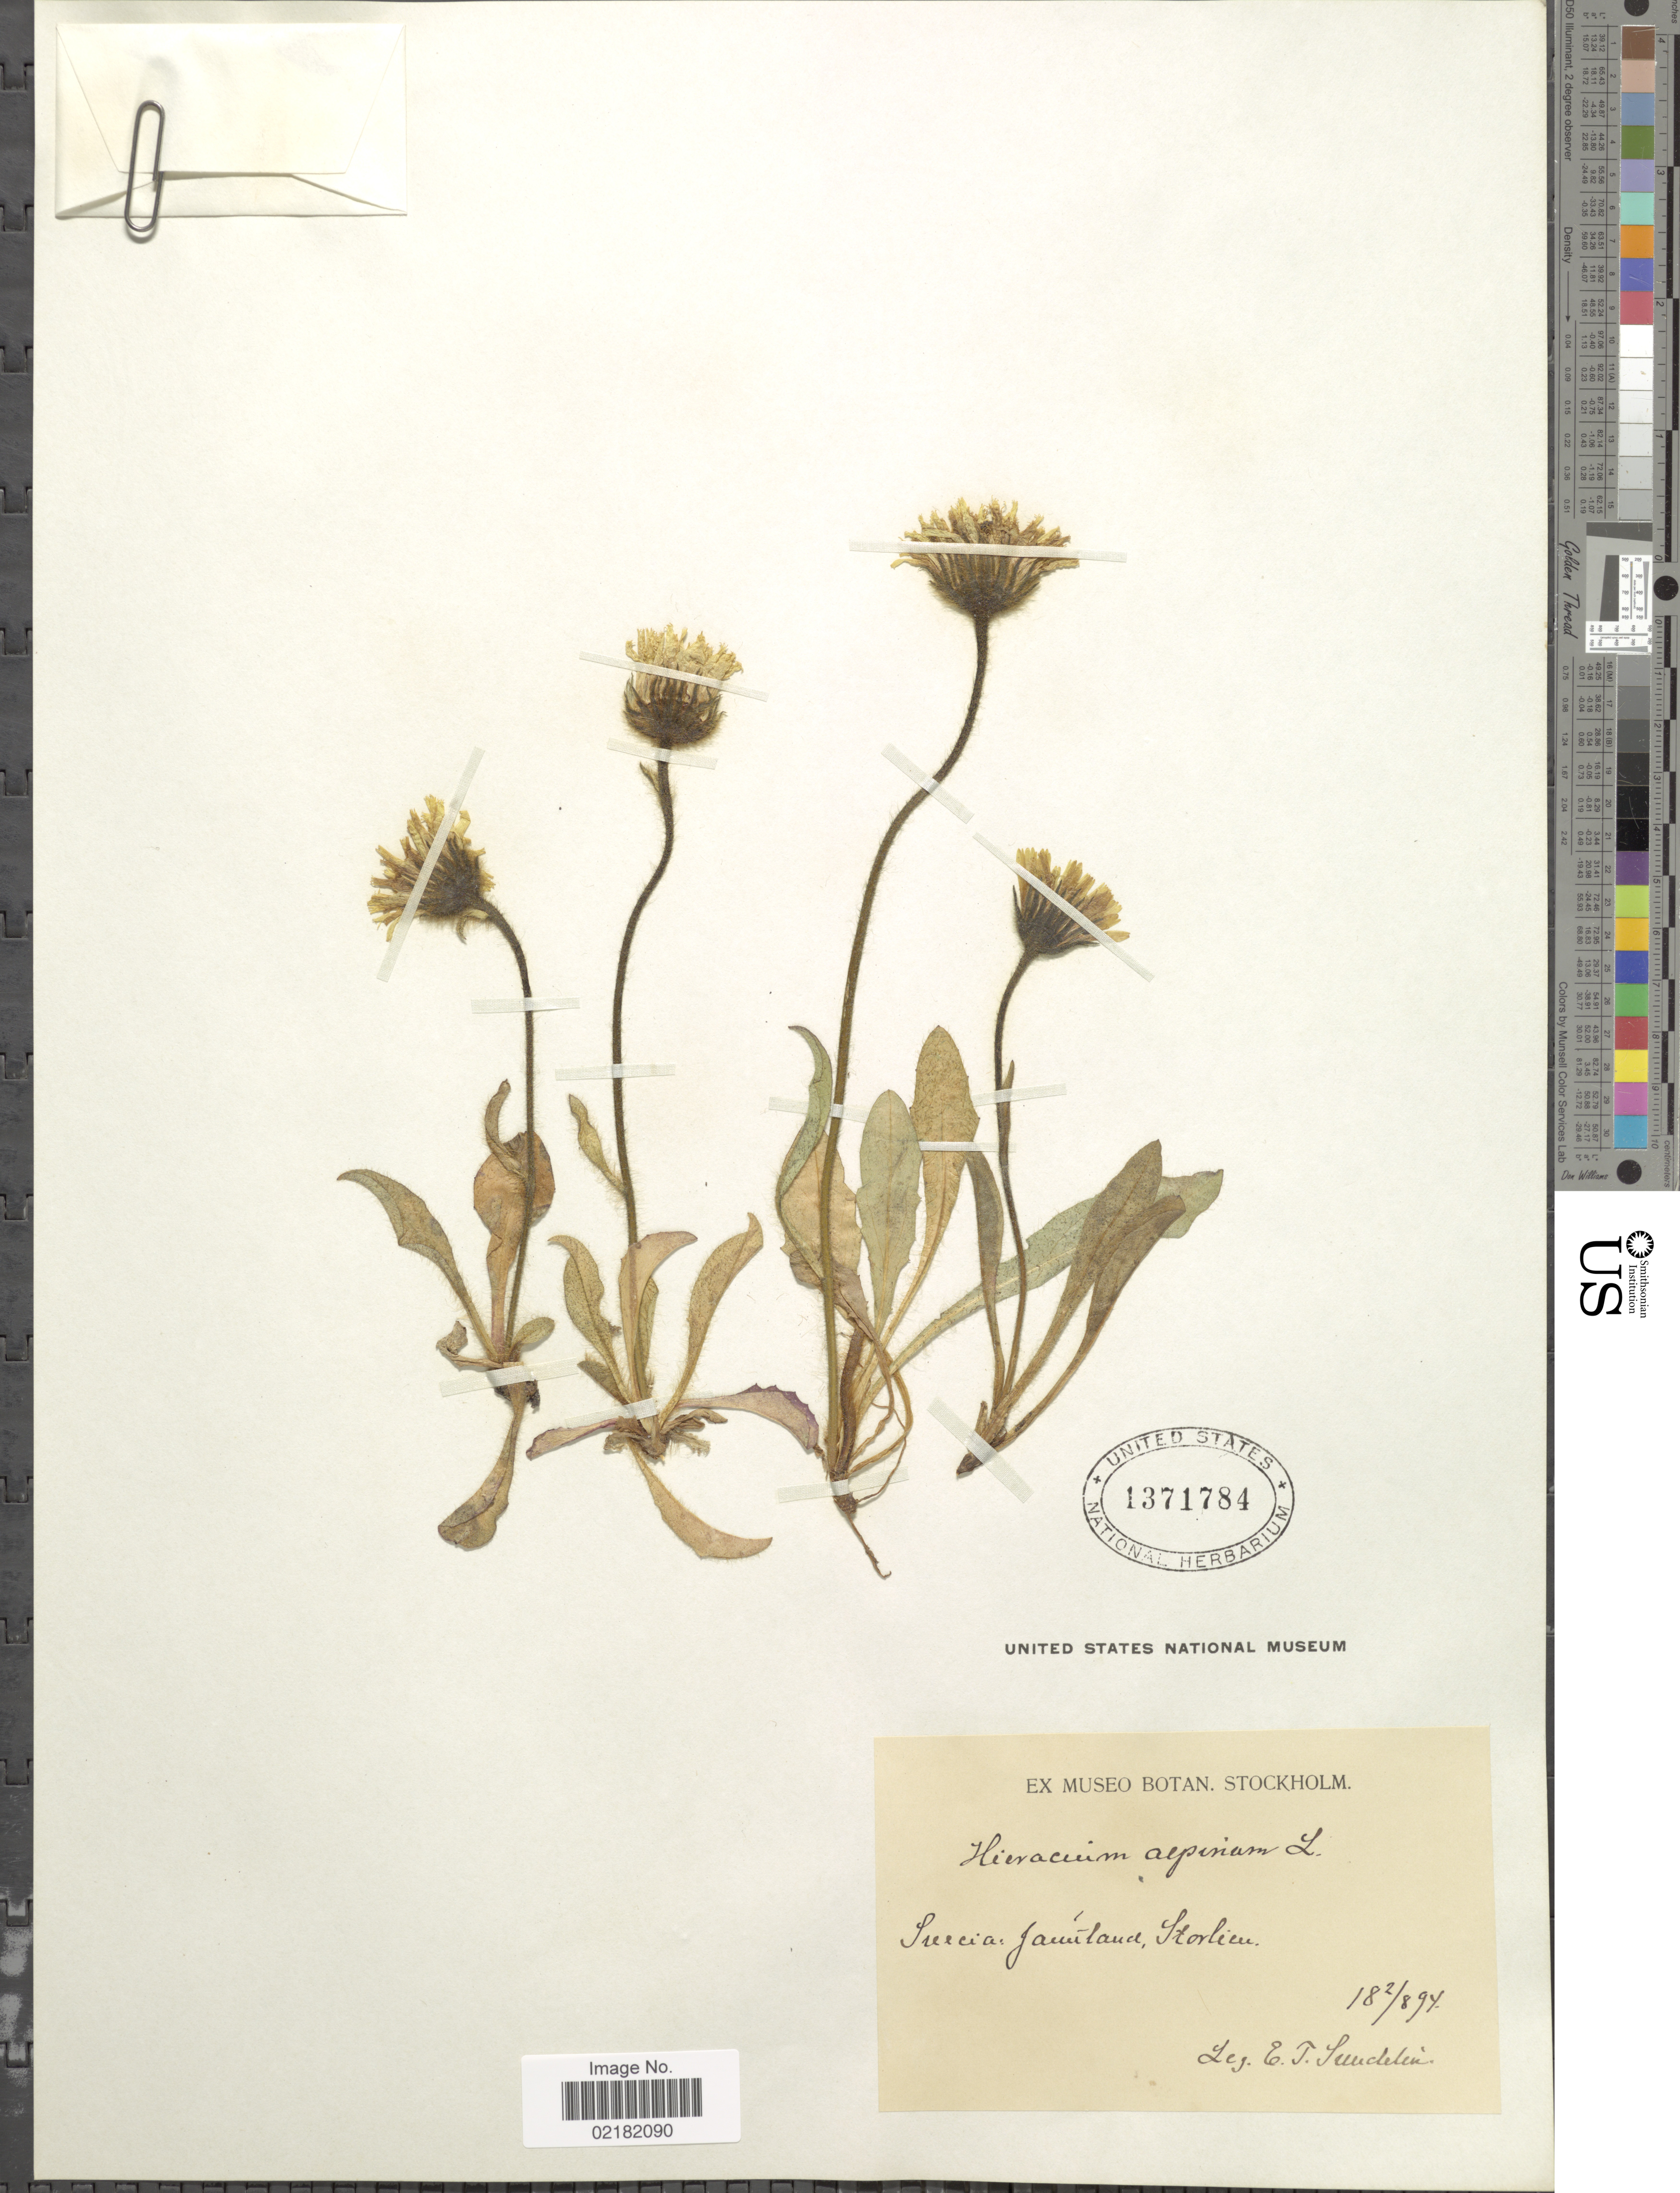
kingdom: Plantae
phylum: Tracheophyta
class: Magnoliopsida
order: Asterales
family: Asteraceae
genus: Hieracium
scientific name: Hieracium alpinum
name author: L.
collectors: E. Sundelin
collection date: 1894-08-02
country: Sweden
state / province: Jämtland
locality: Storlien. [interpreted]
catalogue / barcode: US 1371784